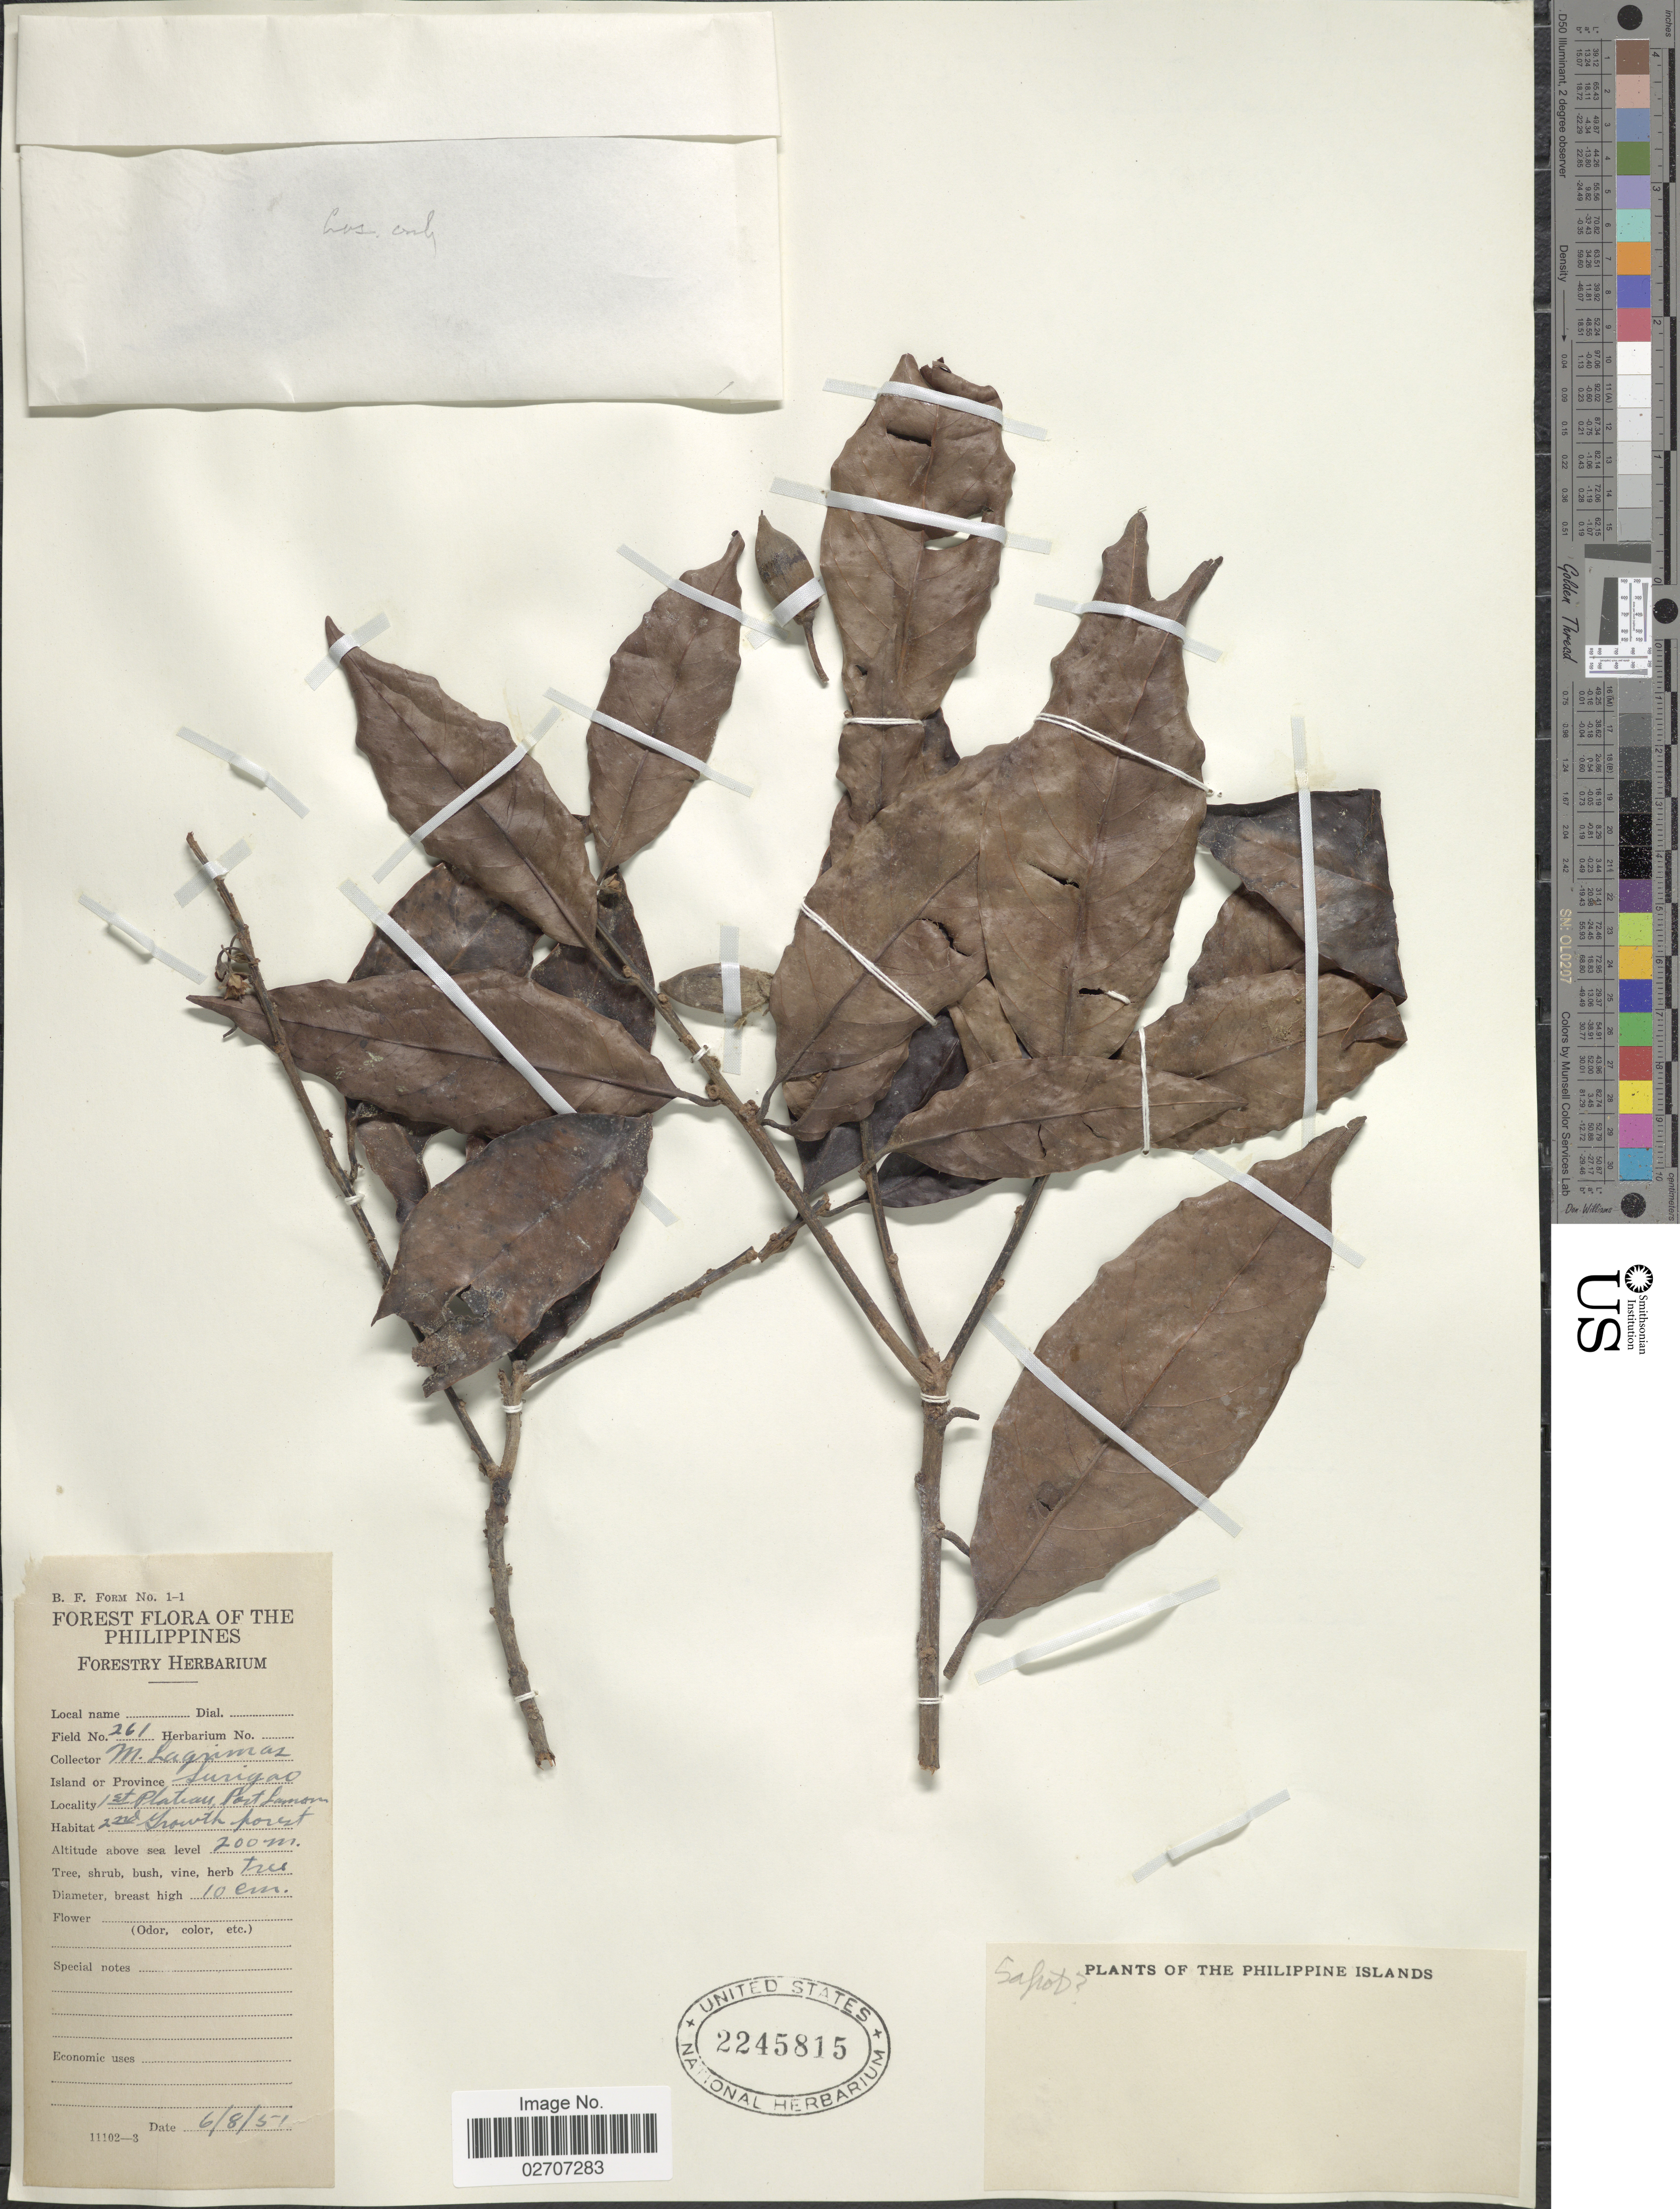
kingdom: Plantae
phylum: Tracheophyta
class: Magnoliopsida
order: Ericales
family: Sapotaceae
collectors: M. Lagrimas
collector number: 261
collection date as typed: Transcribed d/m/y: 6/8/51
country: Philippines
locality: Island or Province Surigao, 1st Plateau Port Lam [illegible text].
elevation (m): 200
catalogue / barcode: US 2245815